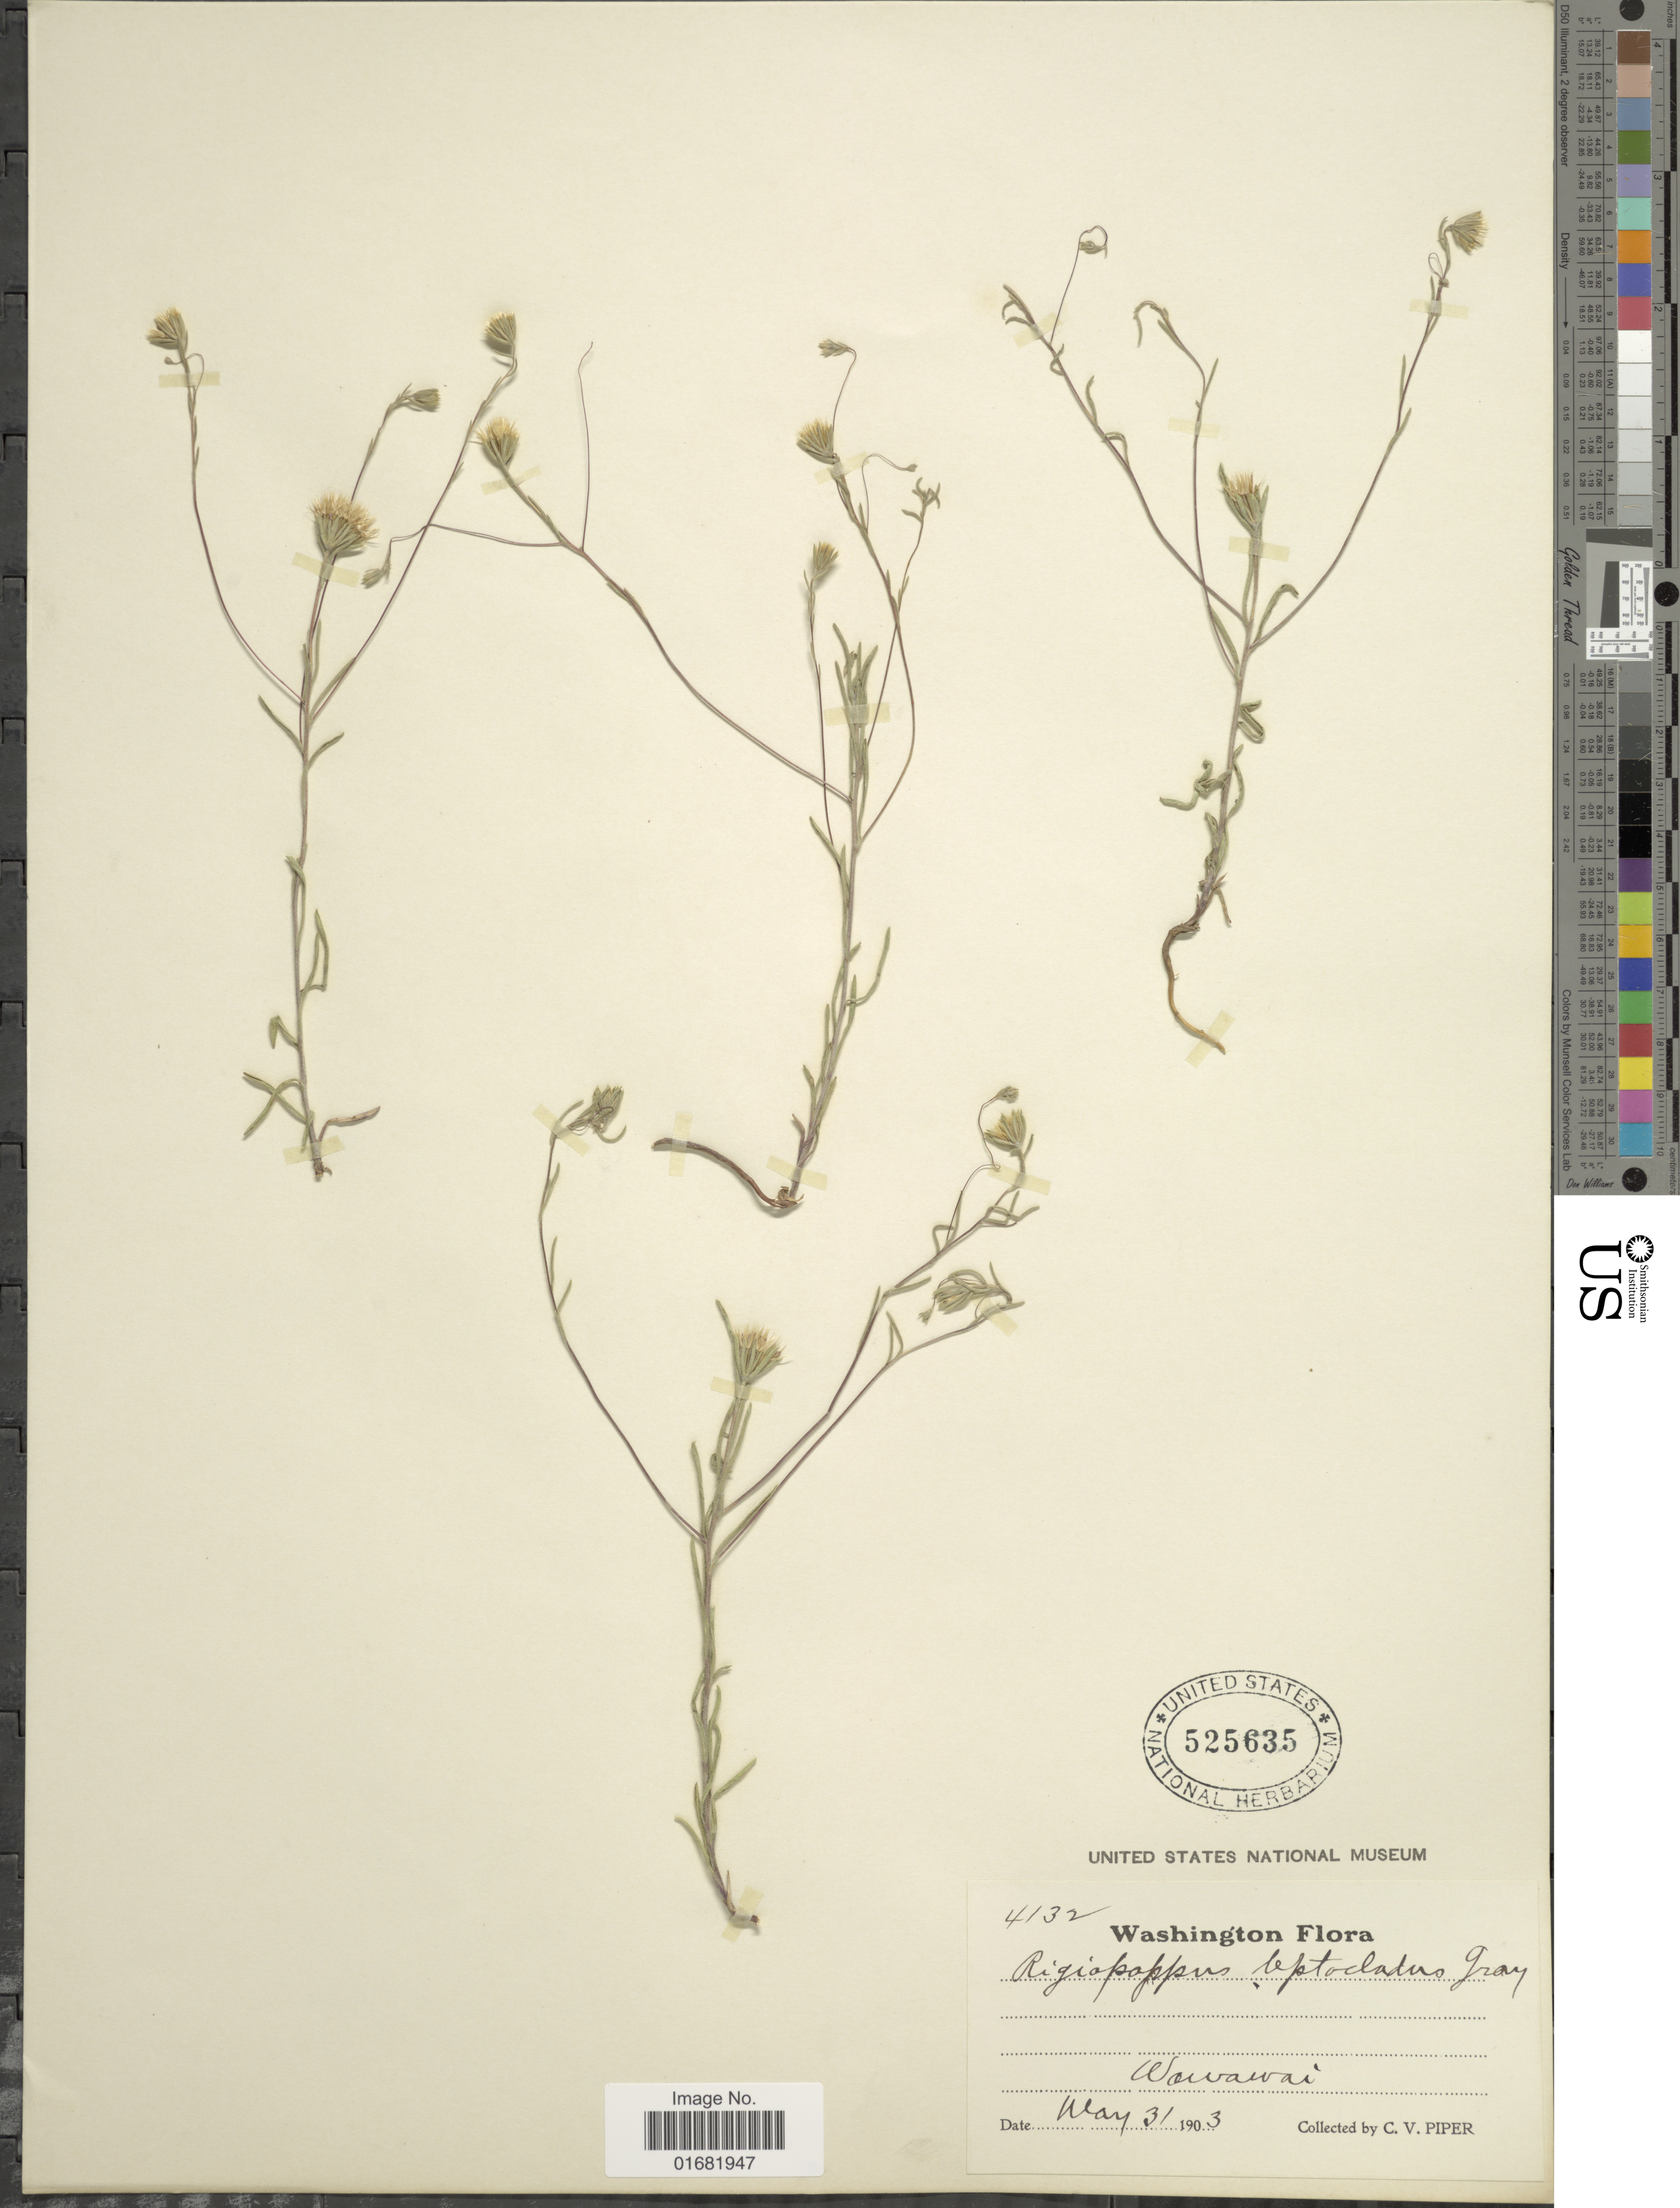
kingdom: Plantae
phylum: Tracheophyta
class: Magnoliopsida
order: Asterales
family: Asteraceae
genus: Rigiopappus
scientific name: Rigiopappus leptocladus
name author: A. Gray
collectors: C. V. Piper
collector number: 4132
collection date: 1903-05-31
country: United States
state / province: Washington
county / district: Whitman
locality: Wawawai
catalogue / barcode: US 525635